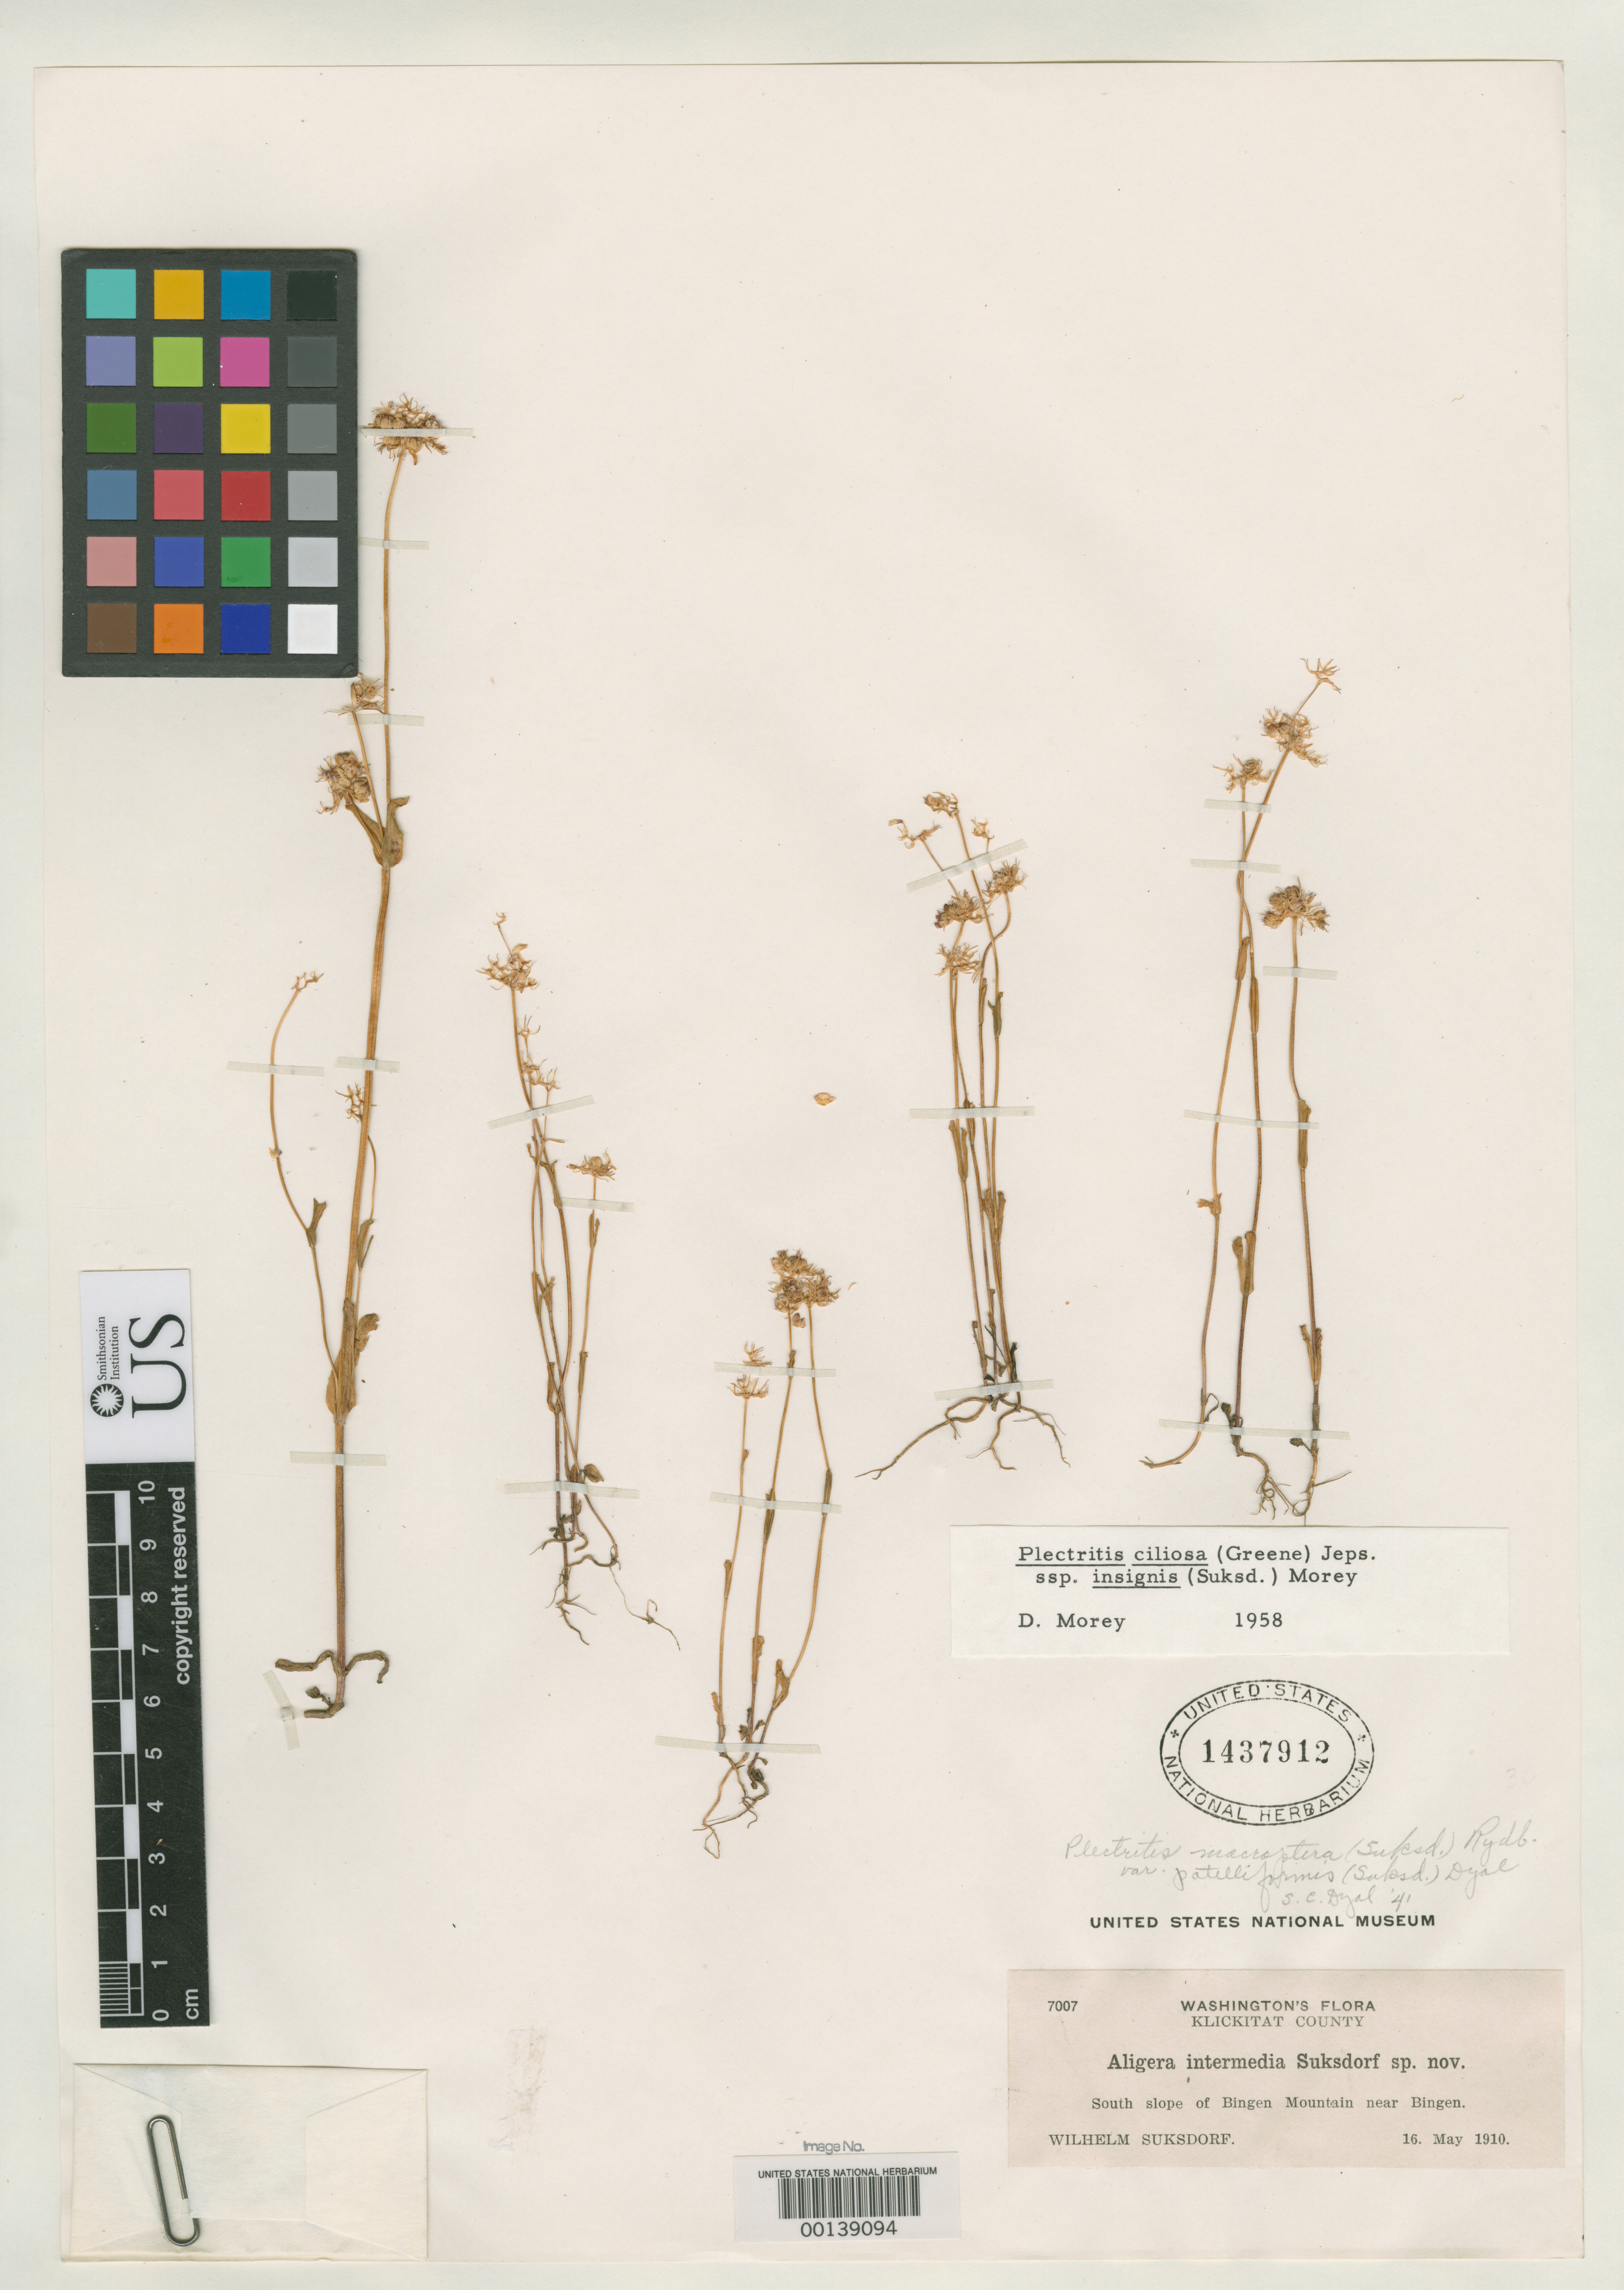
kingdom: Plantae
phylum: Tracheophyta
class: Magnoliopsida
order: Dipsacales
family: Caprifoliaceae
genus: Aligera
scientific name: Aligera intermedia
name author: Suksd.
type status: Type Collection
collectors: W. N. Suksdorf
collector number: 7007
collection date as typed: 16 May 1910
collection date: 1910-05-16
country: United States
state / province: Washington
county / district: Klickitat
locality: S slope of Bingen Mountain near Bingen.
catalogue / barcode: US 1437912